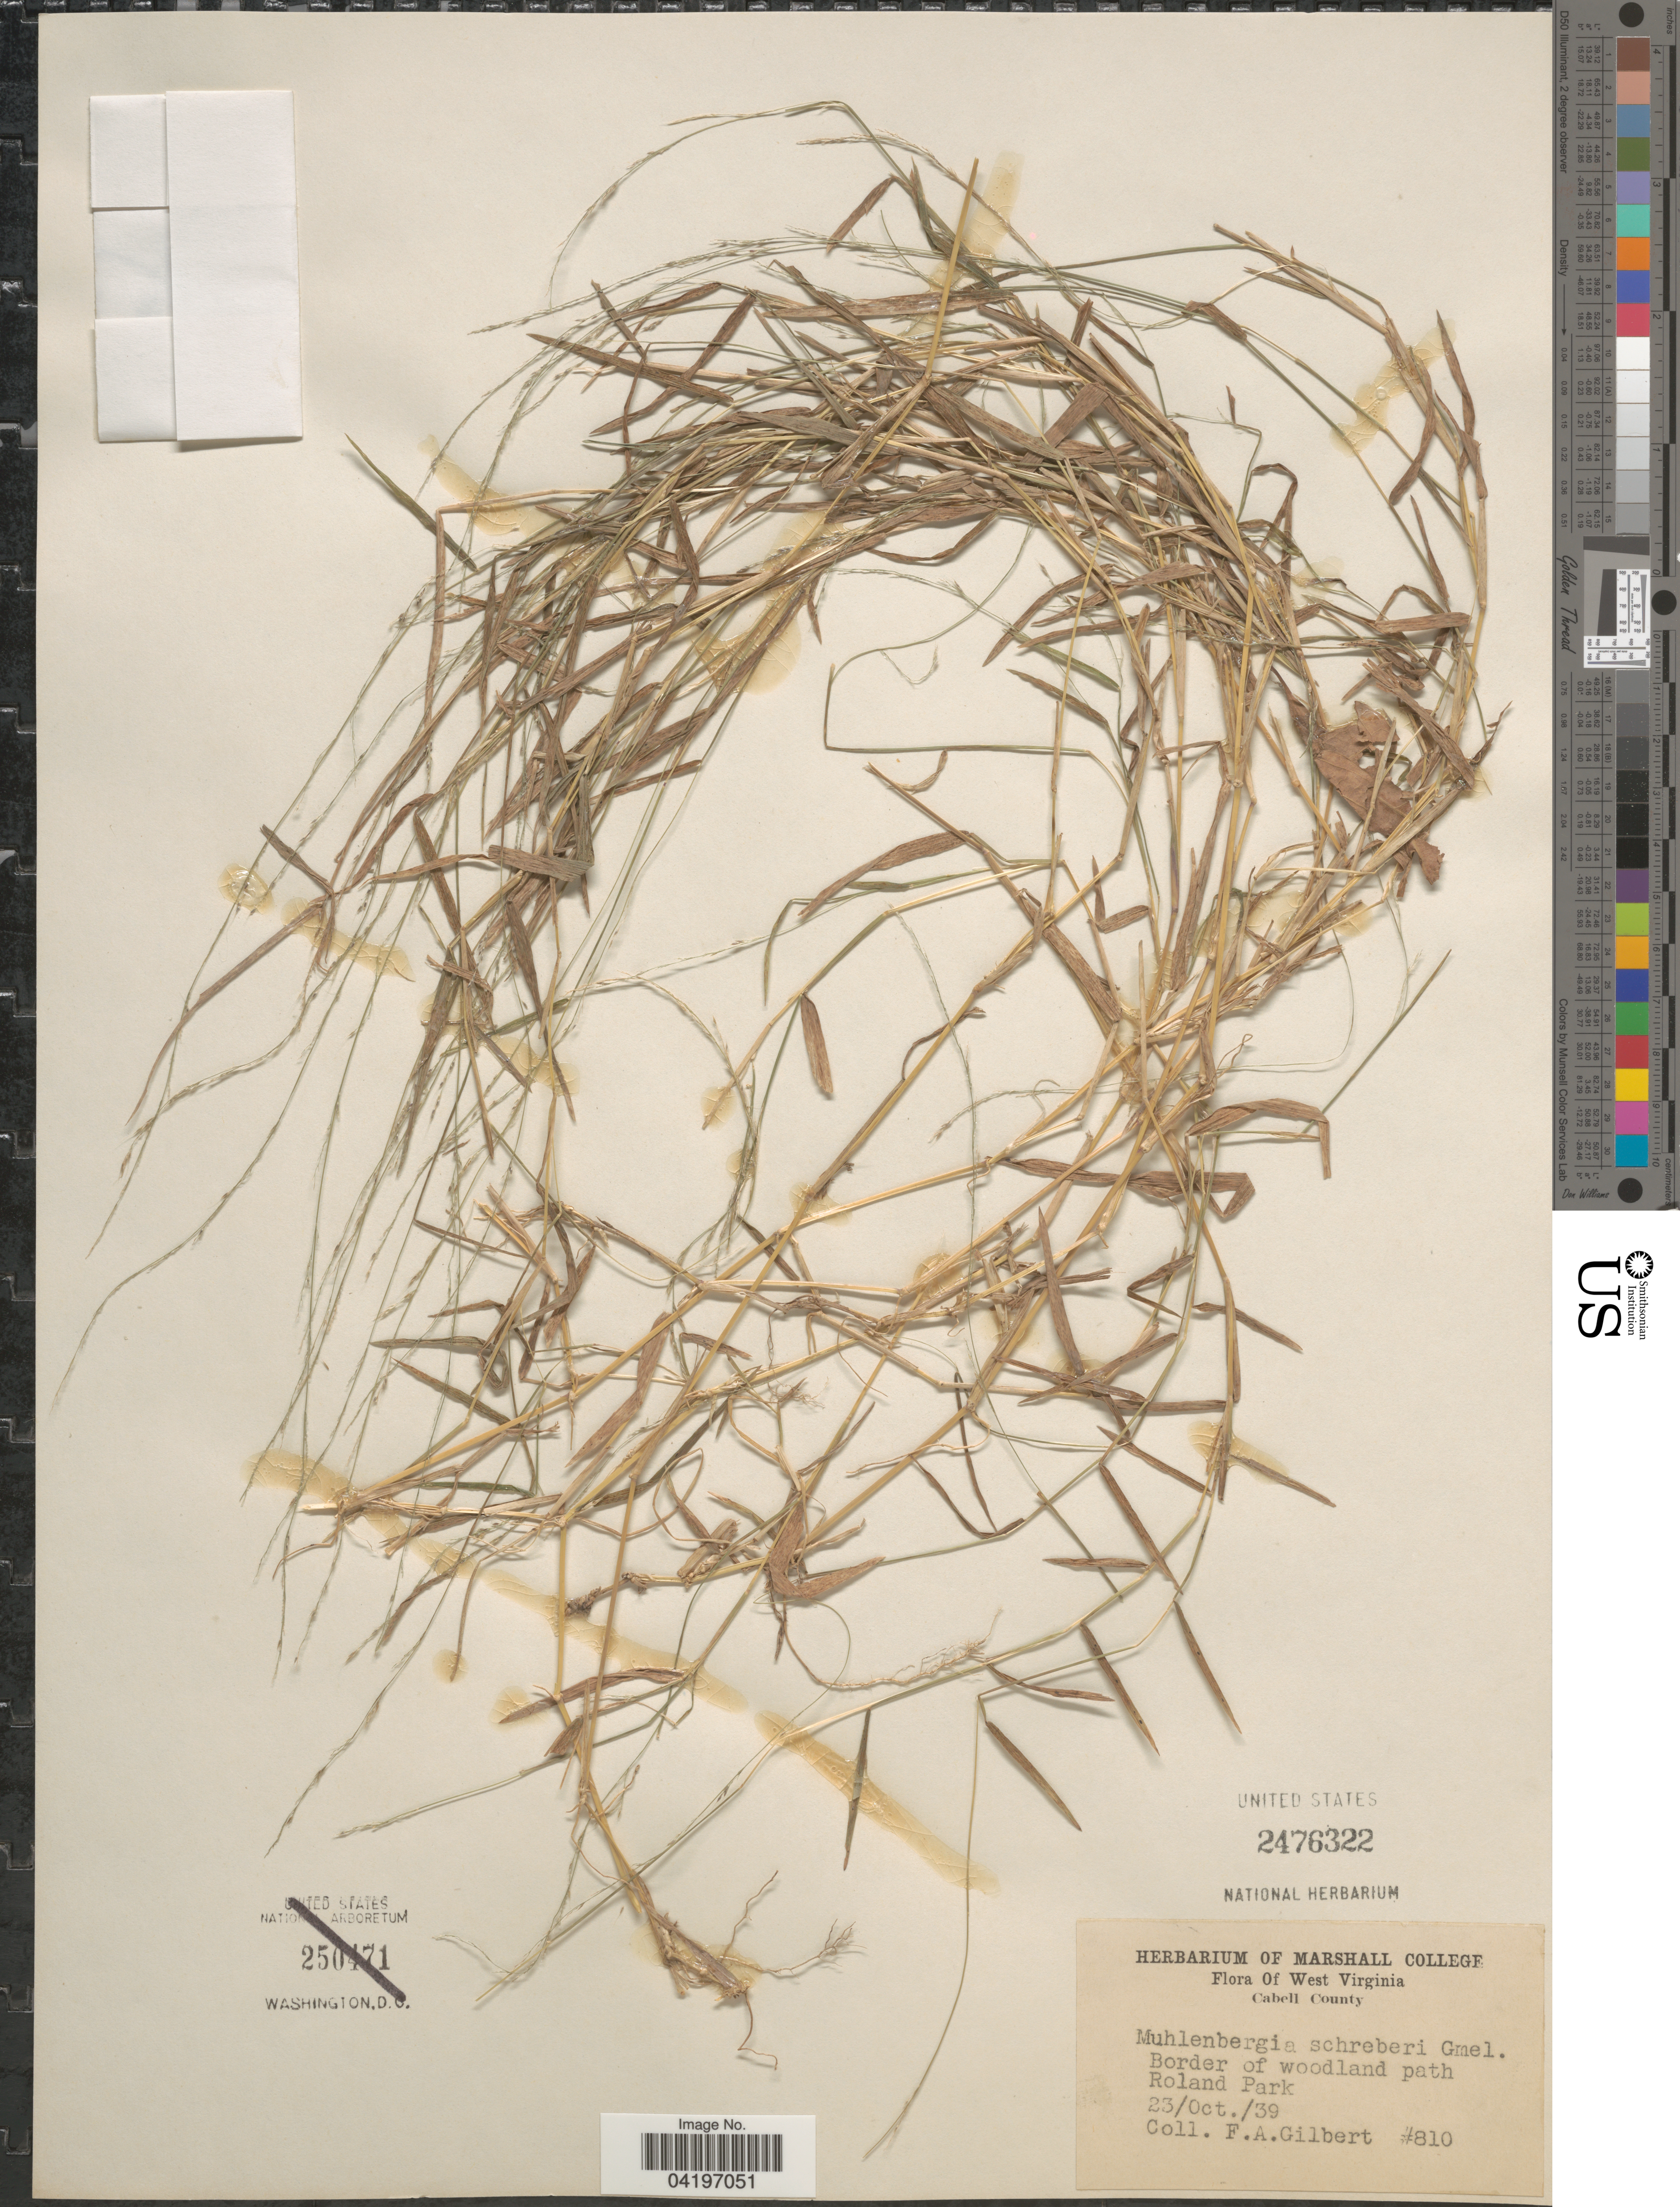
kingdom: Plantae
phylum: Tracheophyta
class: Liliopsida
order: Poales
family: Poaceae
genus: Muhlenbergia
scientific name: Muhlenbergia schreberi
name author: J.F. Gmel.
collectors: F. A. Gilbert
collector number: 810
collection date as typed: Transcribed d/m/y: 23/10/39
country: United States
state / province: West Virginia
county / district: Cabell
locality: West Virginia. Cabell County. Roland Park.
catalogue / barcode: US 2476322